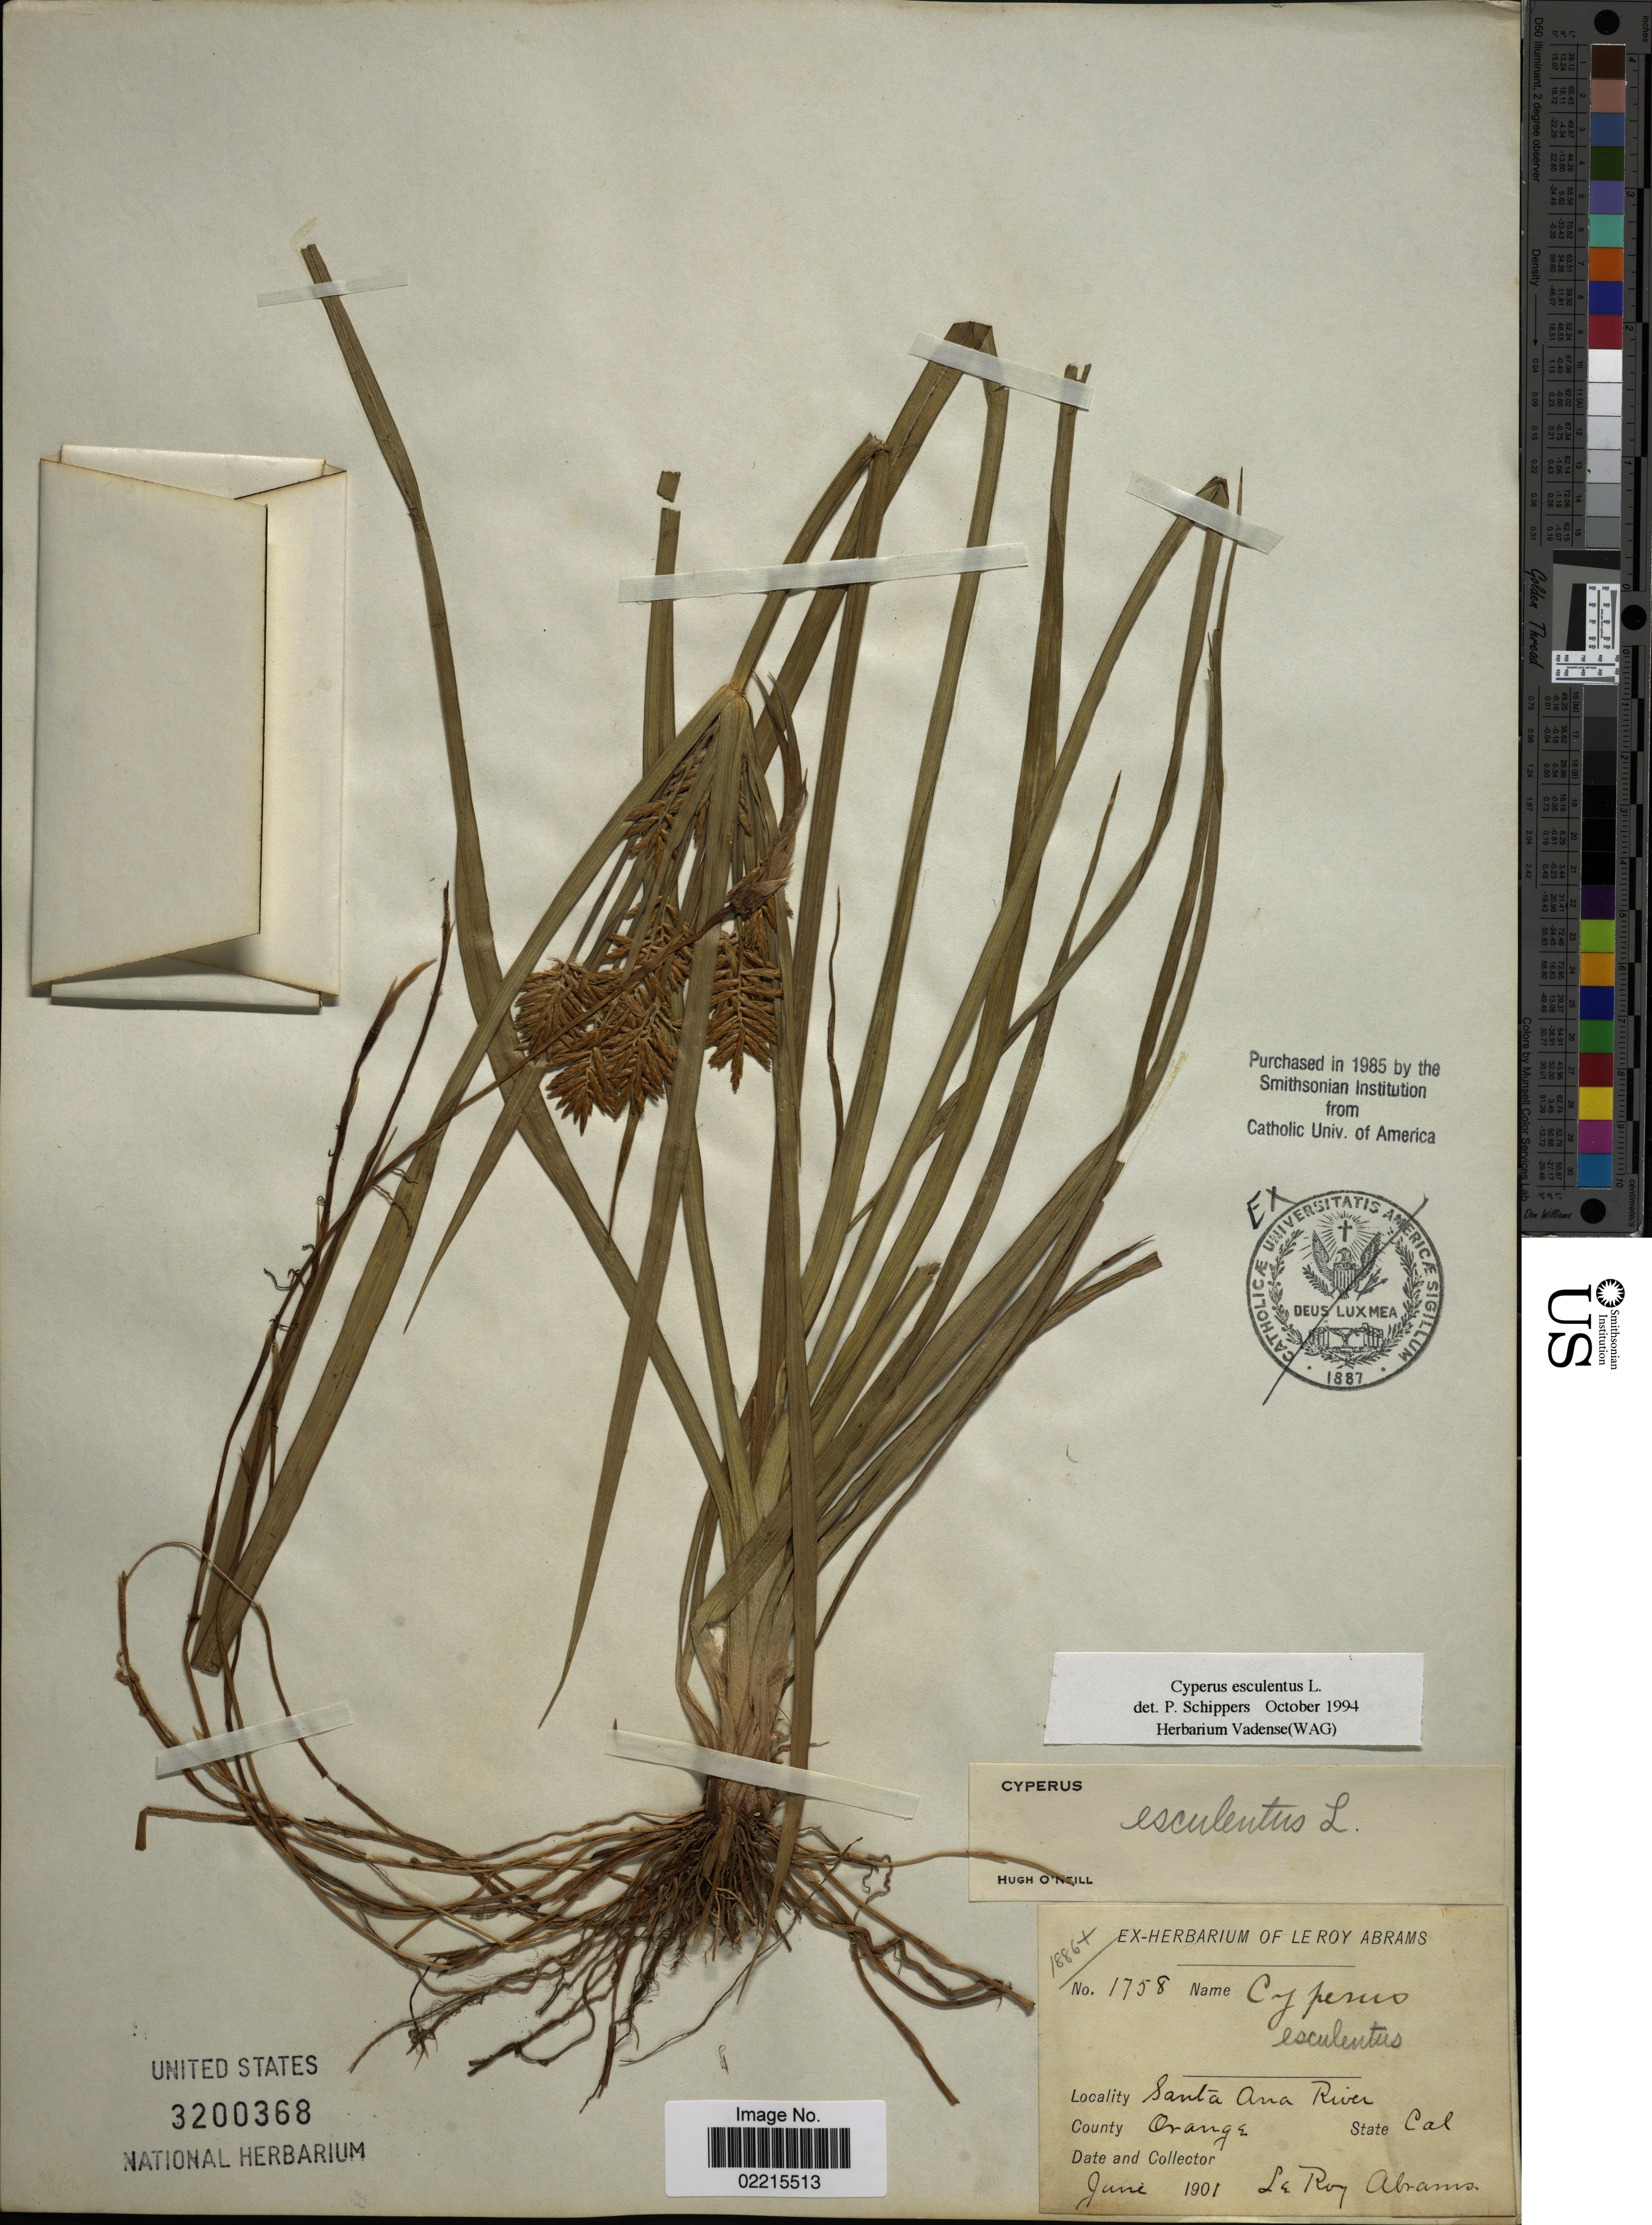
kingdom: Plantae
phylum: Tracheophyta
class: Liliopsida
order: Poales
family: Cyperaceae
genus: Cyperus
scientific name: Cyperus esculentus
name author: L.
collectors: L. Abrams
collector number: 1758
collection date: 1901-06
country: United States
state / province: California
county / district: Orange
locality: Santa Ana River, County Orange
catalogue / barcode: US 3200368